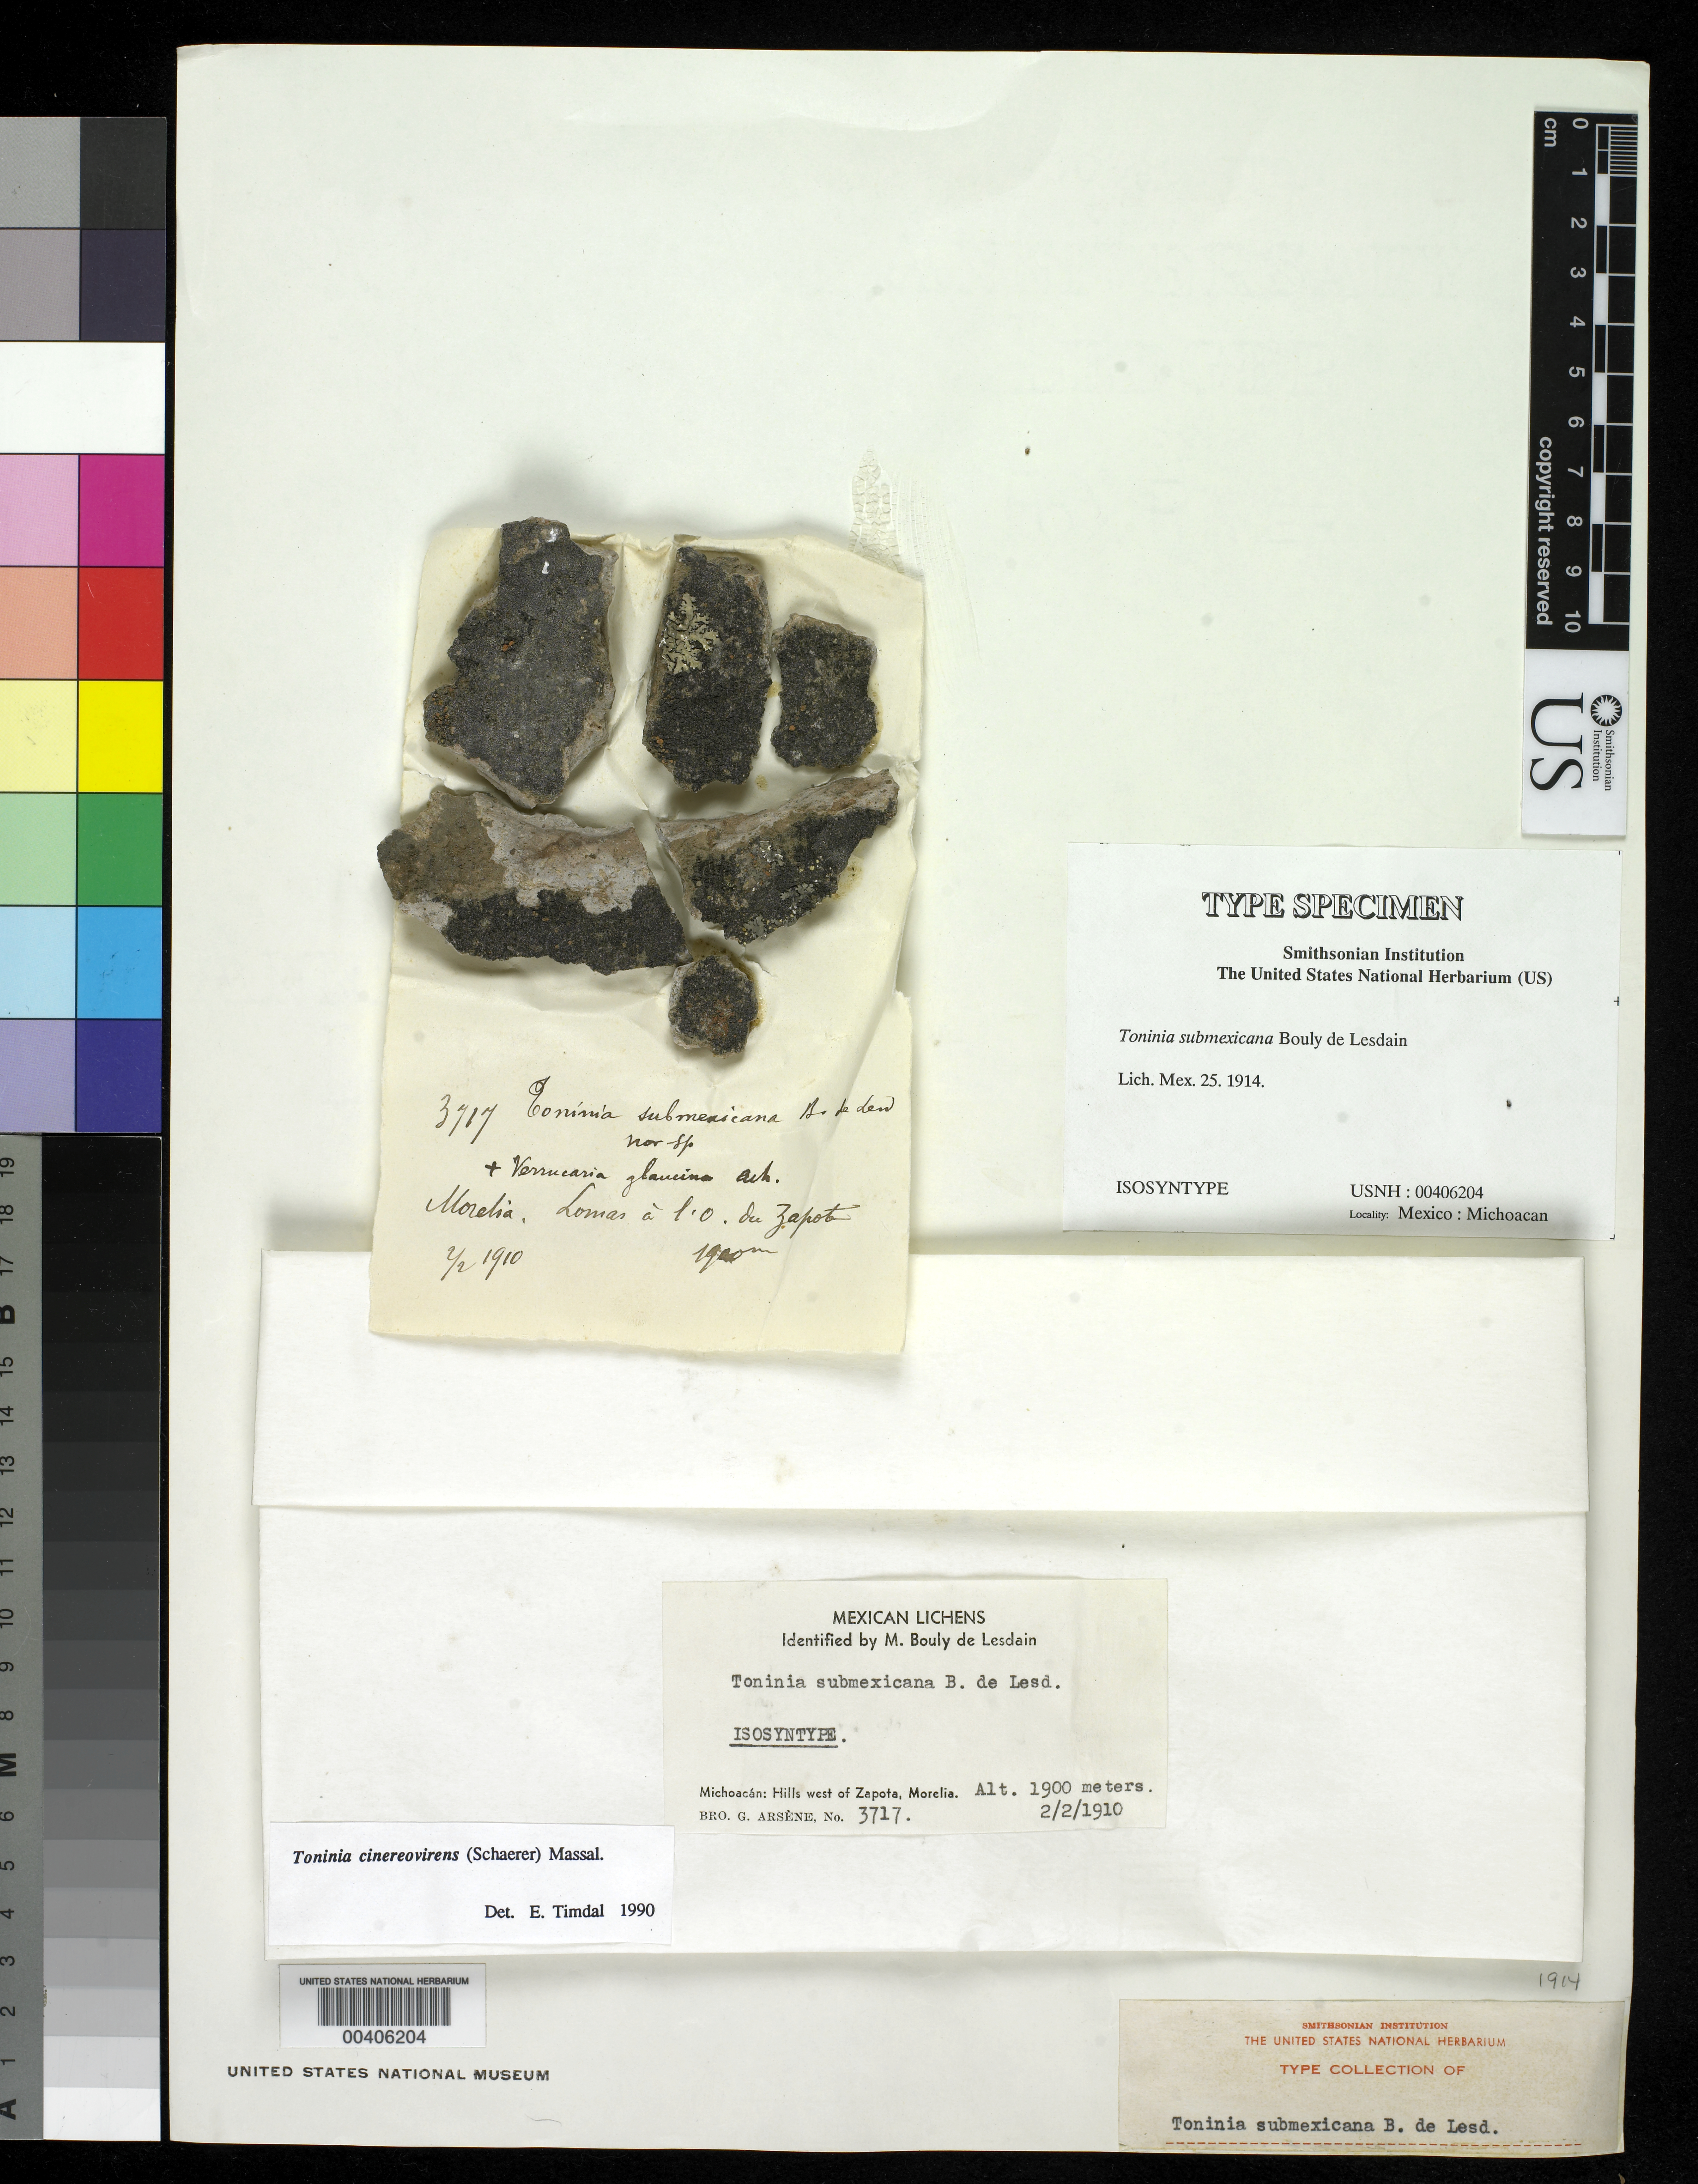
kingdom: Fungi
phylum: Ascomycota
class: Lecanoromycetes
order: Lecanorales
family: Ramalinaceae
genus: Toninia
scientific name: Toninia submexicana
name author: B. de Lesd.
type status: Isosyntype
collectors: Bro. G. Arsène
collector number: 3717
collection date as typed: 02 Feb 1910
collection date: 1910-02-02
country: Mexico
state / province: Michoacán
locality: Hills W of Zapota.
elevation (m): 1900